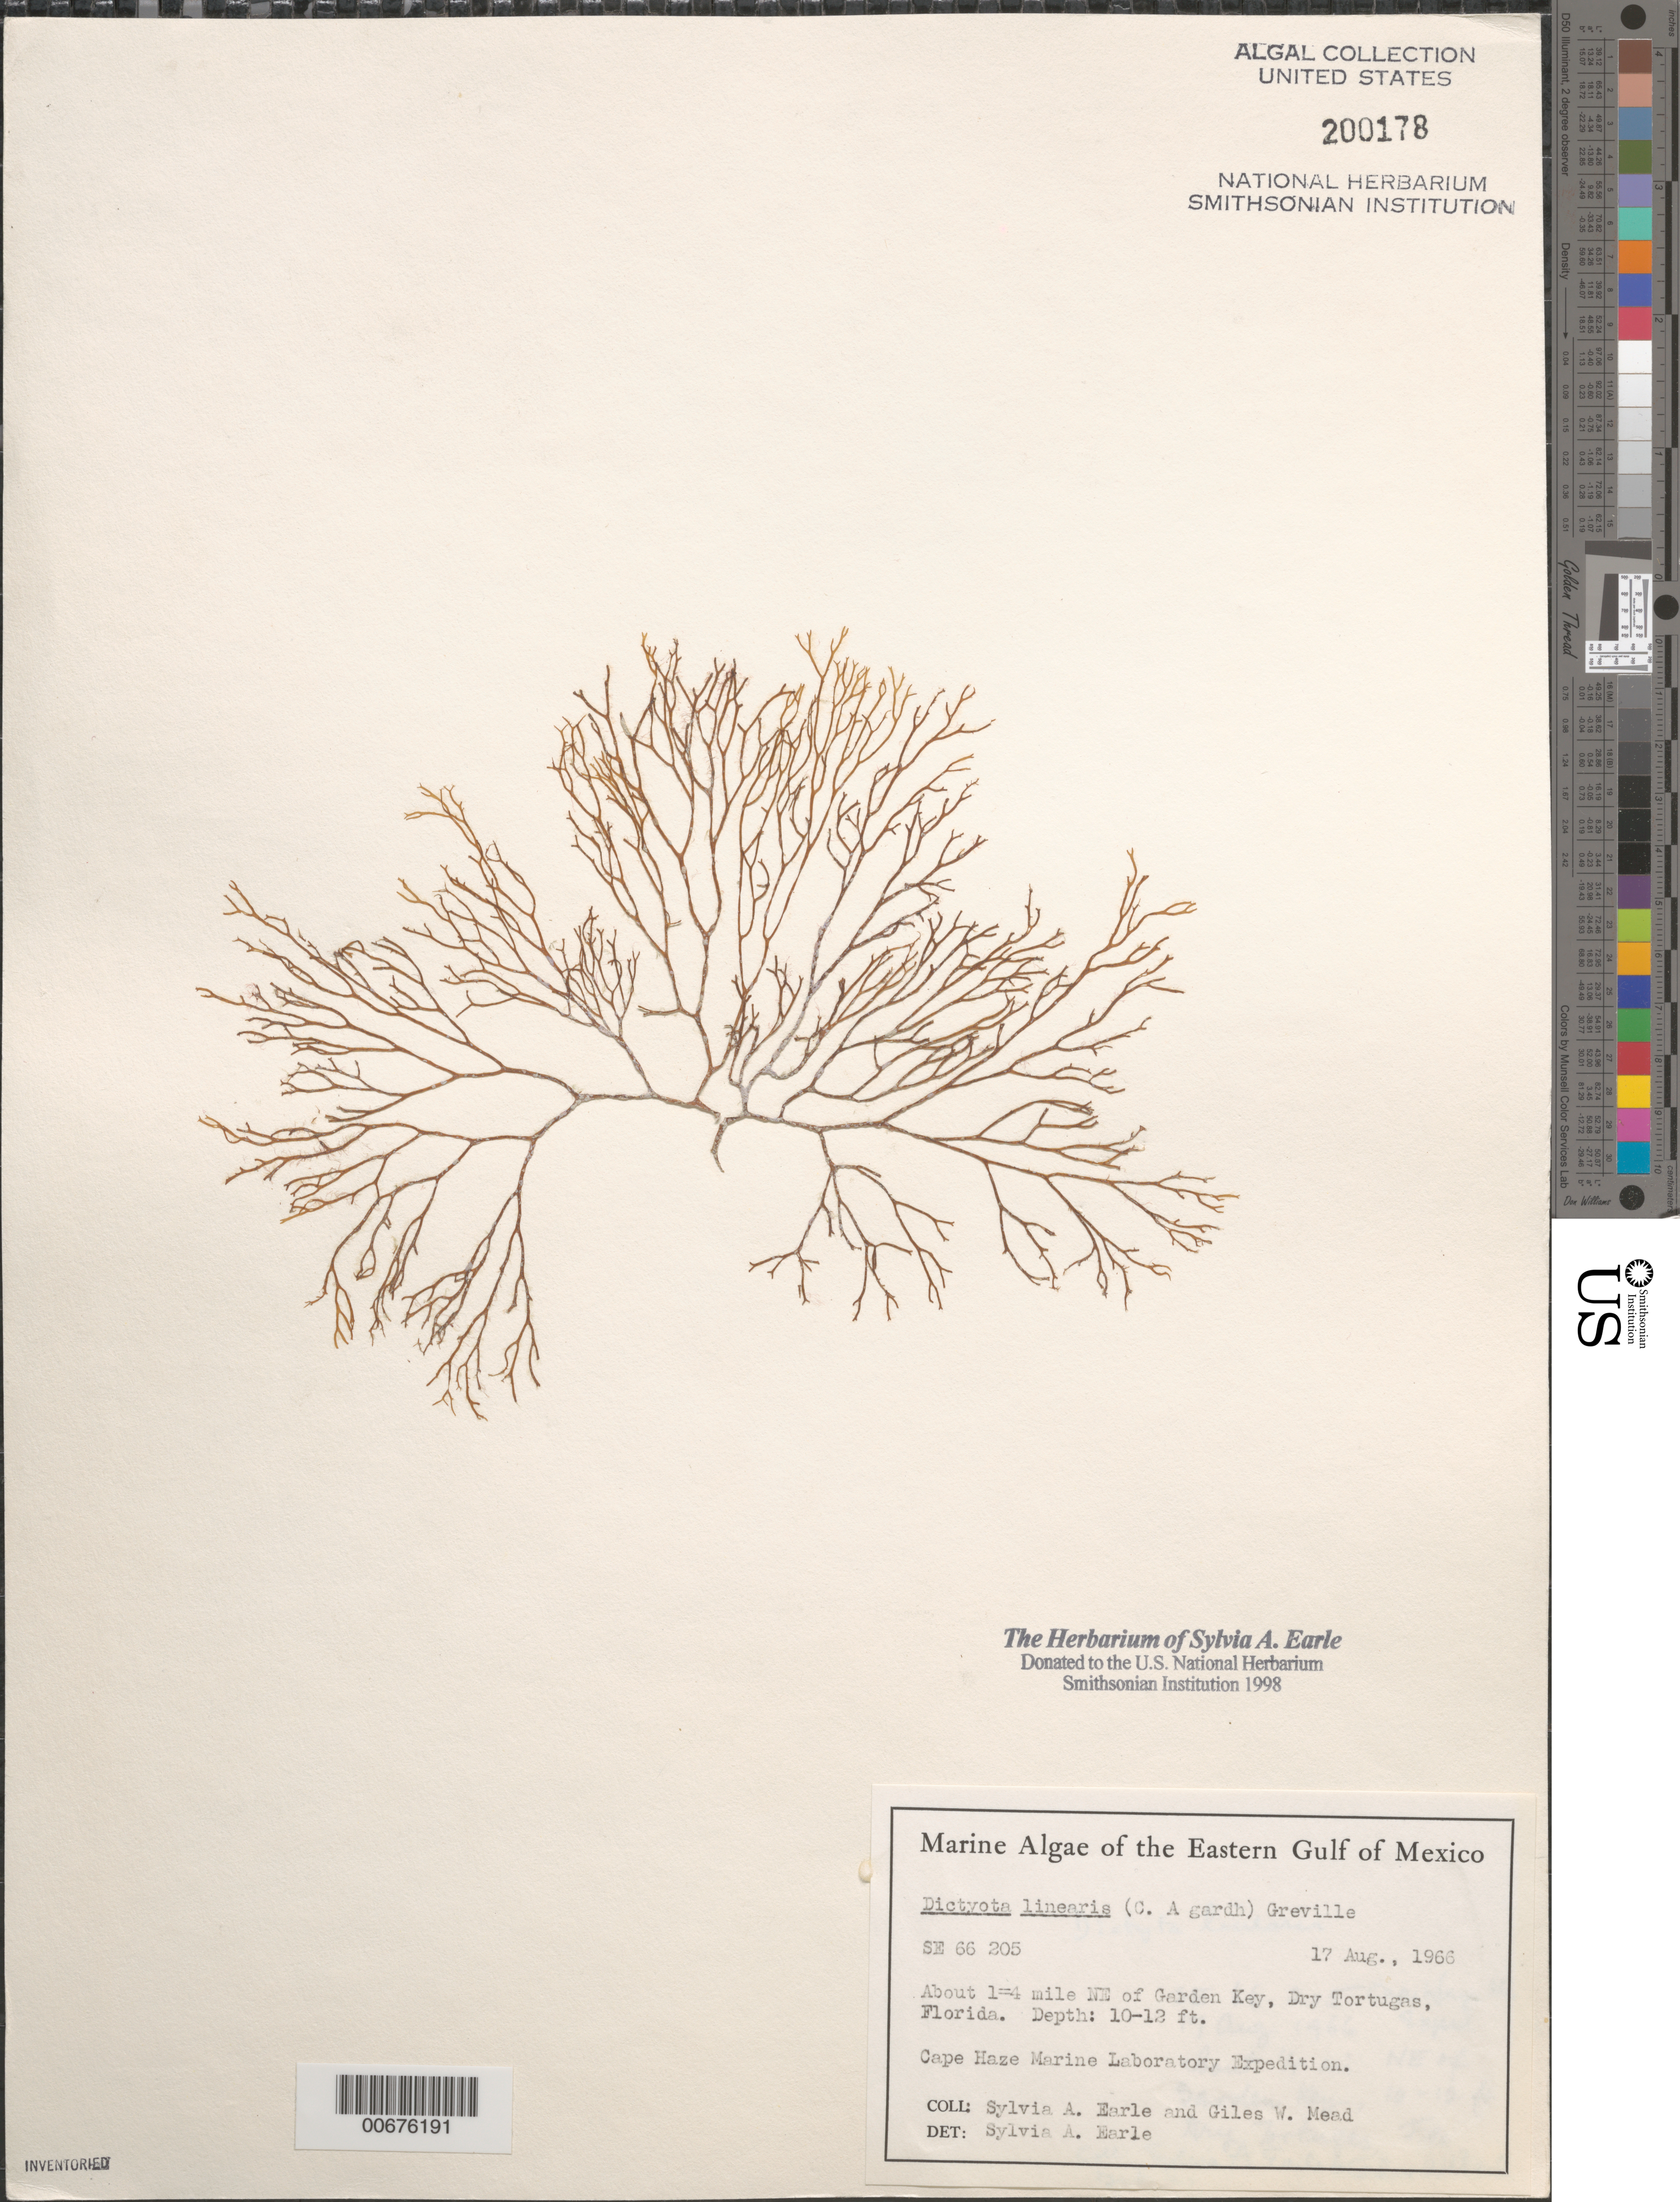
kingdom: Chromista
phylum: Ochrophyta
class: Phaeophyceae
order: Dictyotales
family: Dictyotaceae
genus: Dictyota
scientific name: Dictyota linearis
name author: (C. Agardh) Grev.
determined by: Earle, S. A.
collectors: S. A. Earle & G. W. Mead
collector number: Se 66205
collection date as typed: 17 Aug 1966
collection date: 1966-08-17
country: United States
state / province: Florida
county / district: Monroe County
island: Dry Tortugas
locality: Ca. 1/4th mile northeast of Garden Key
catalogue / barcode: US 200178